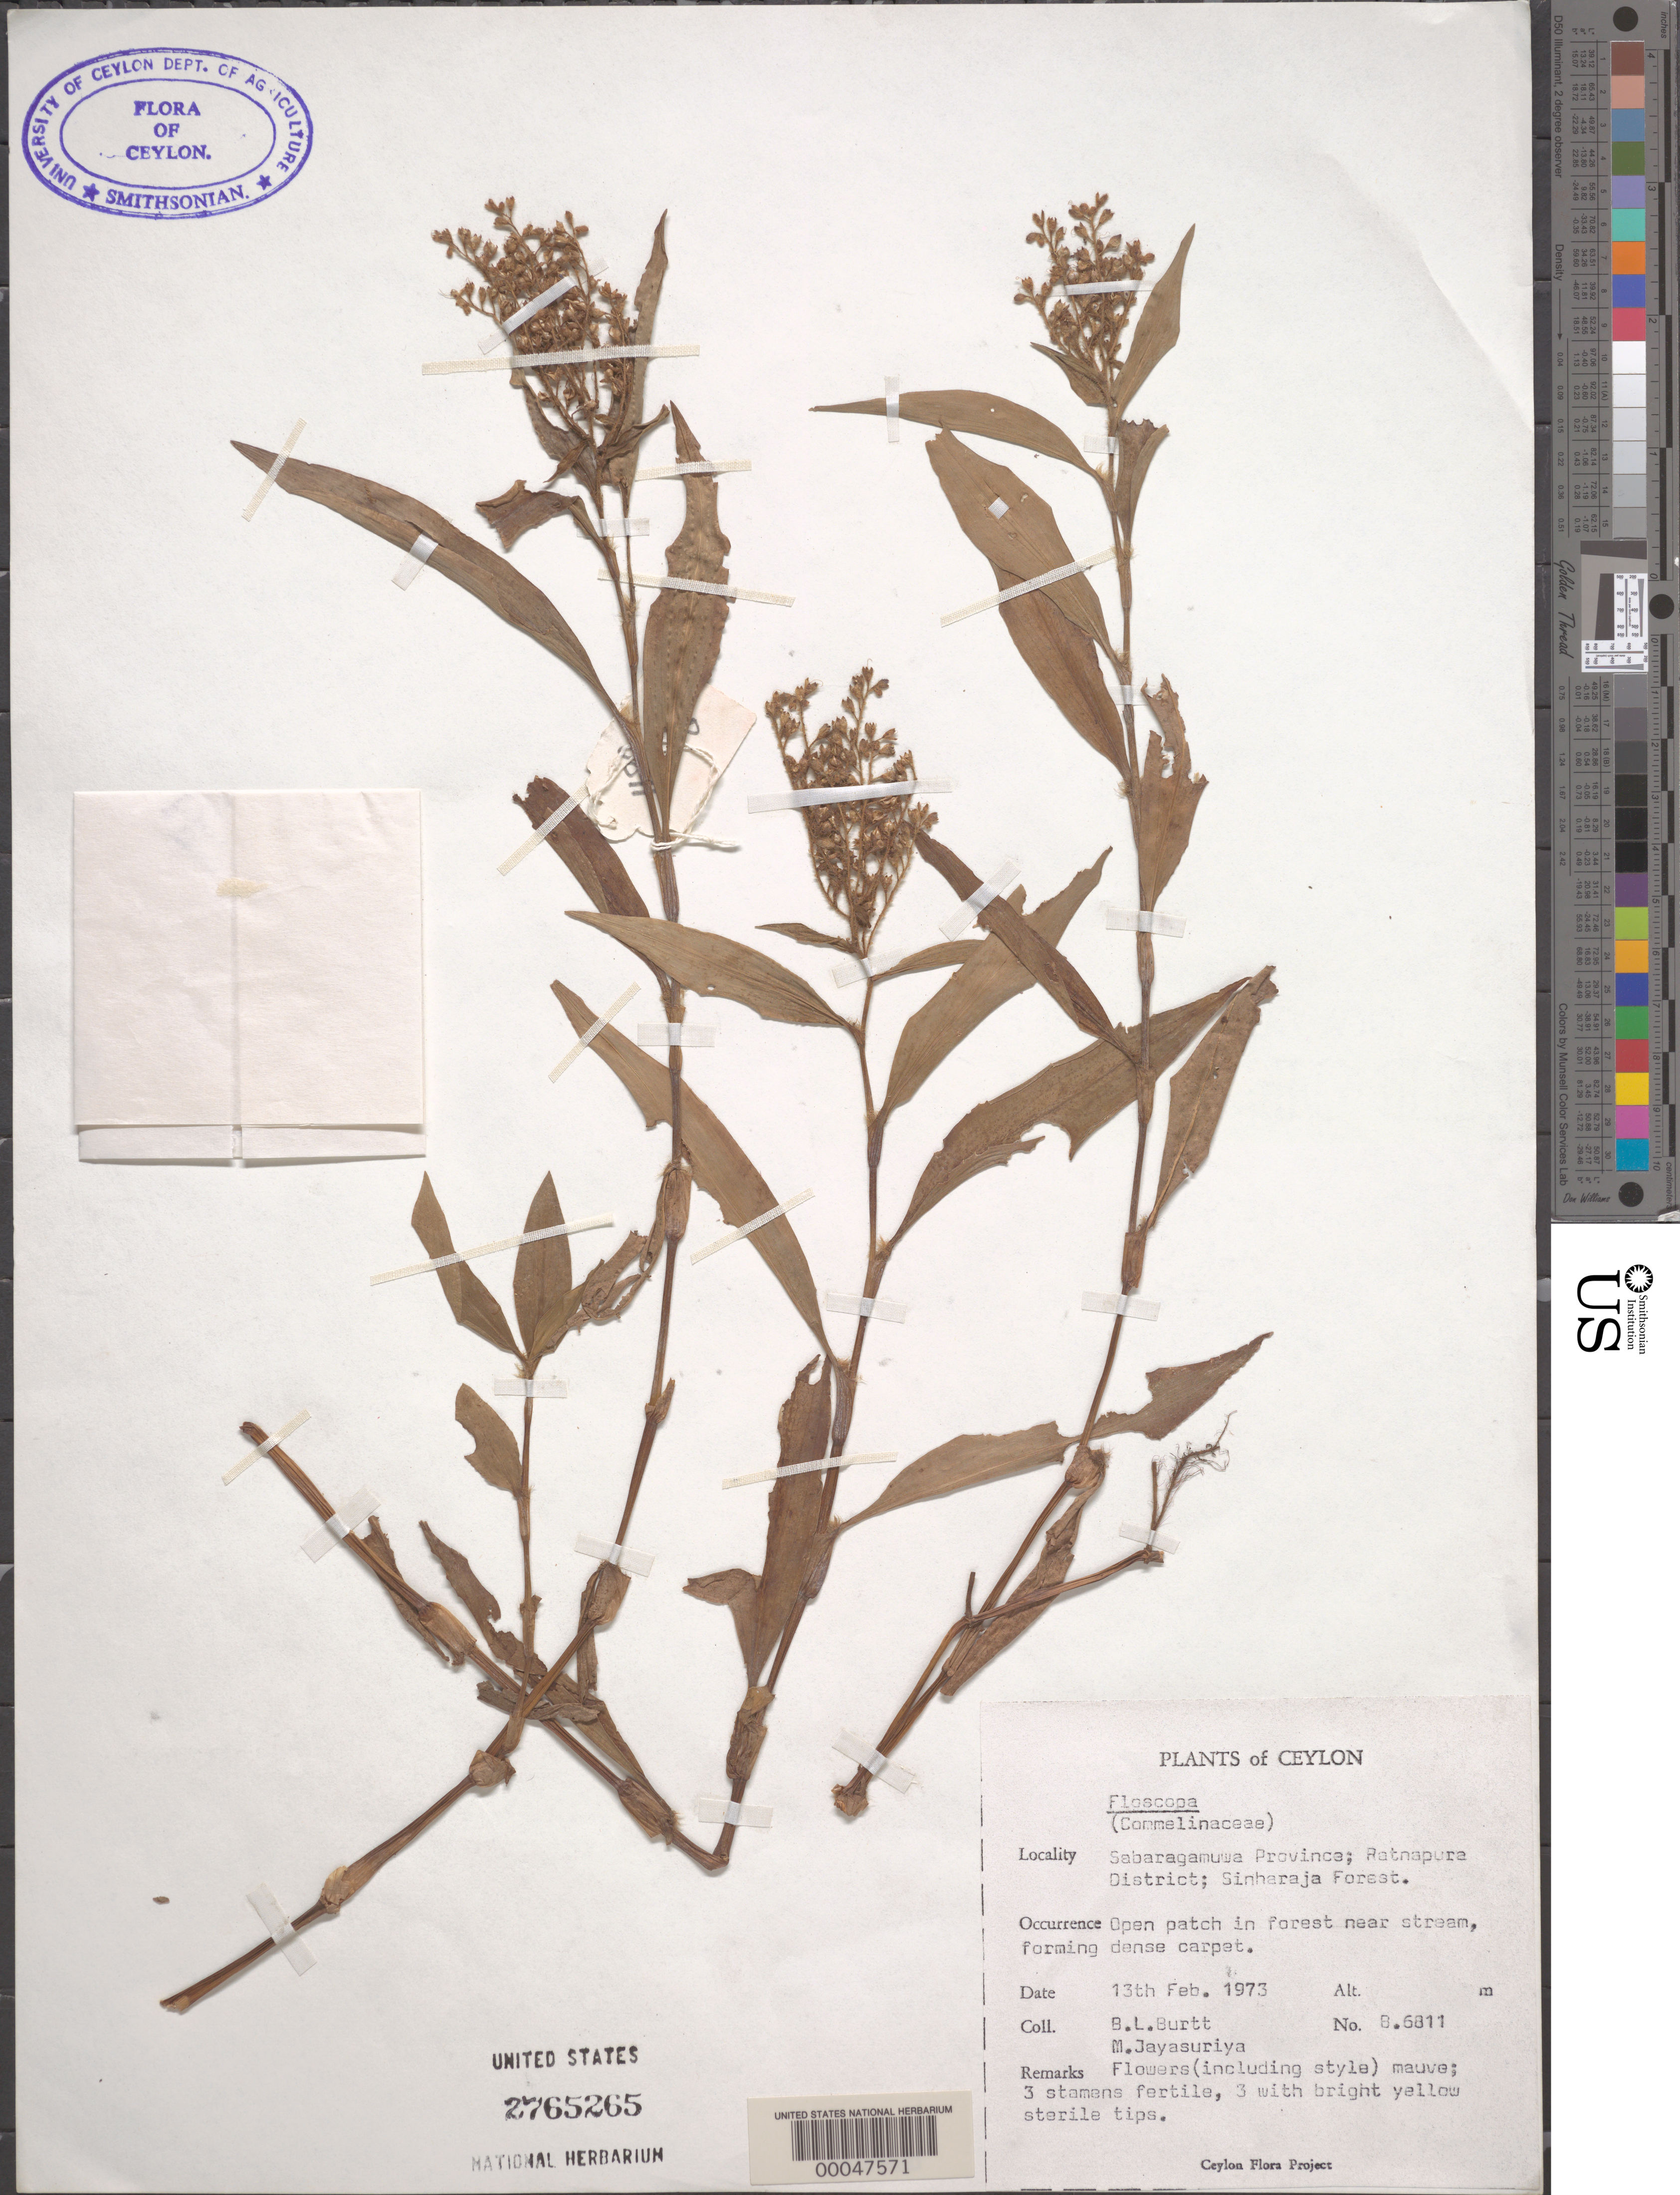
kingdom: Plantae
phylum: Tracheophyta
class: Liliopsida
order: Commelinales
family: Commelinaceae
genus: Floscopa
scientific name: Floscopa scandens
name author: Lour.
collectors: B. L. Burtt & A. H. Jayasuriya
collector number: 8.6811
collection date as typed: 13 Feb 1972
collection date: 1972-02-13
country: Sri Lanka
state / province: Sabaragamuwa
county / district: Ratnapura Dist.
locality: Sinharaja forest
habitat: Open area near stream; forest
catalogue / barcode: US 2765265